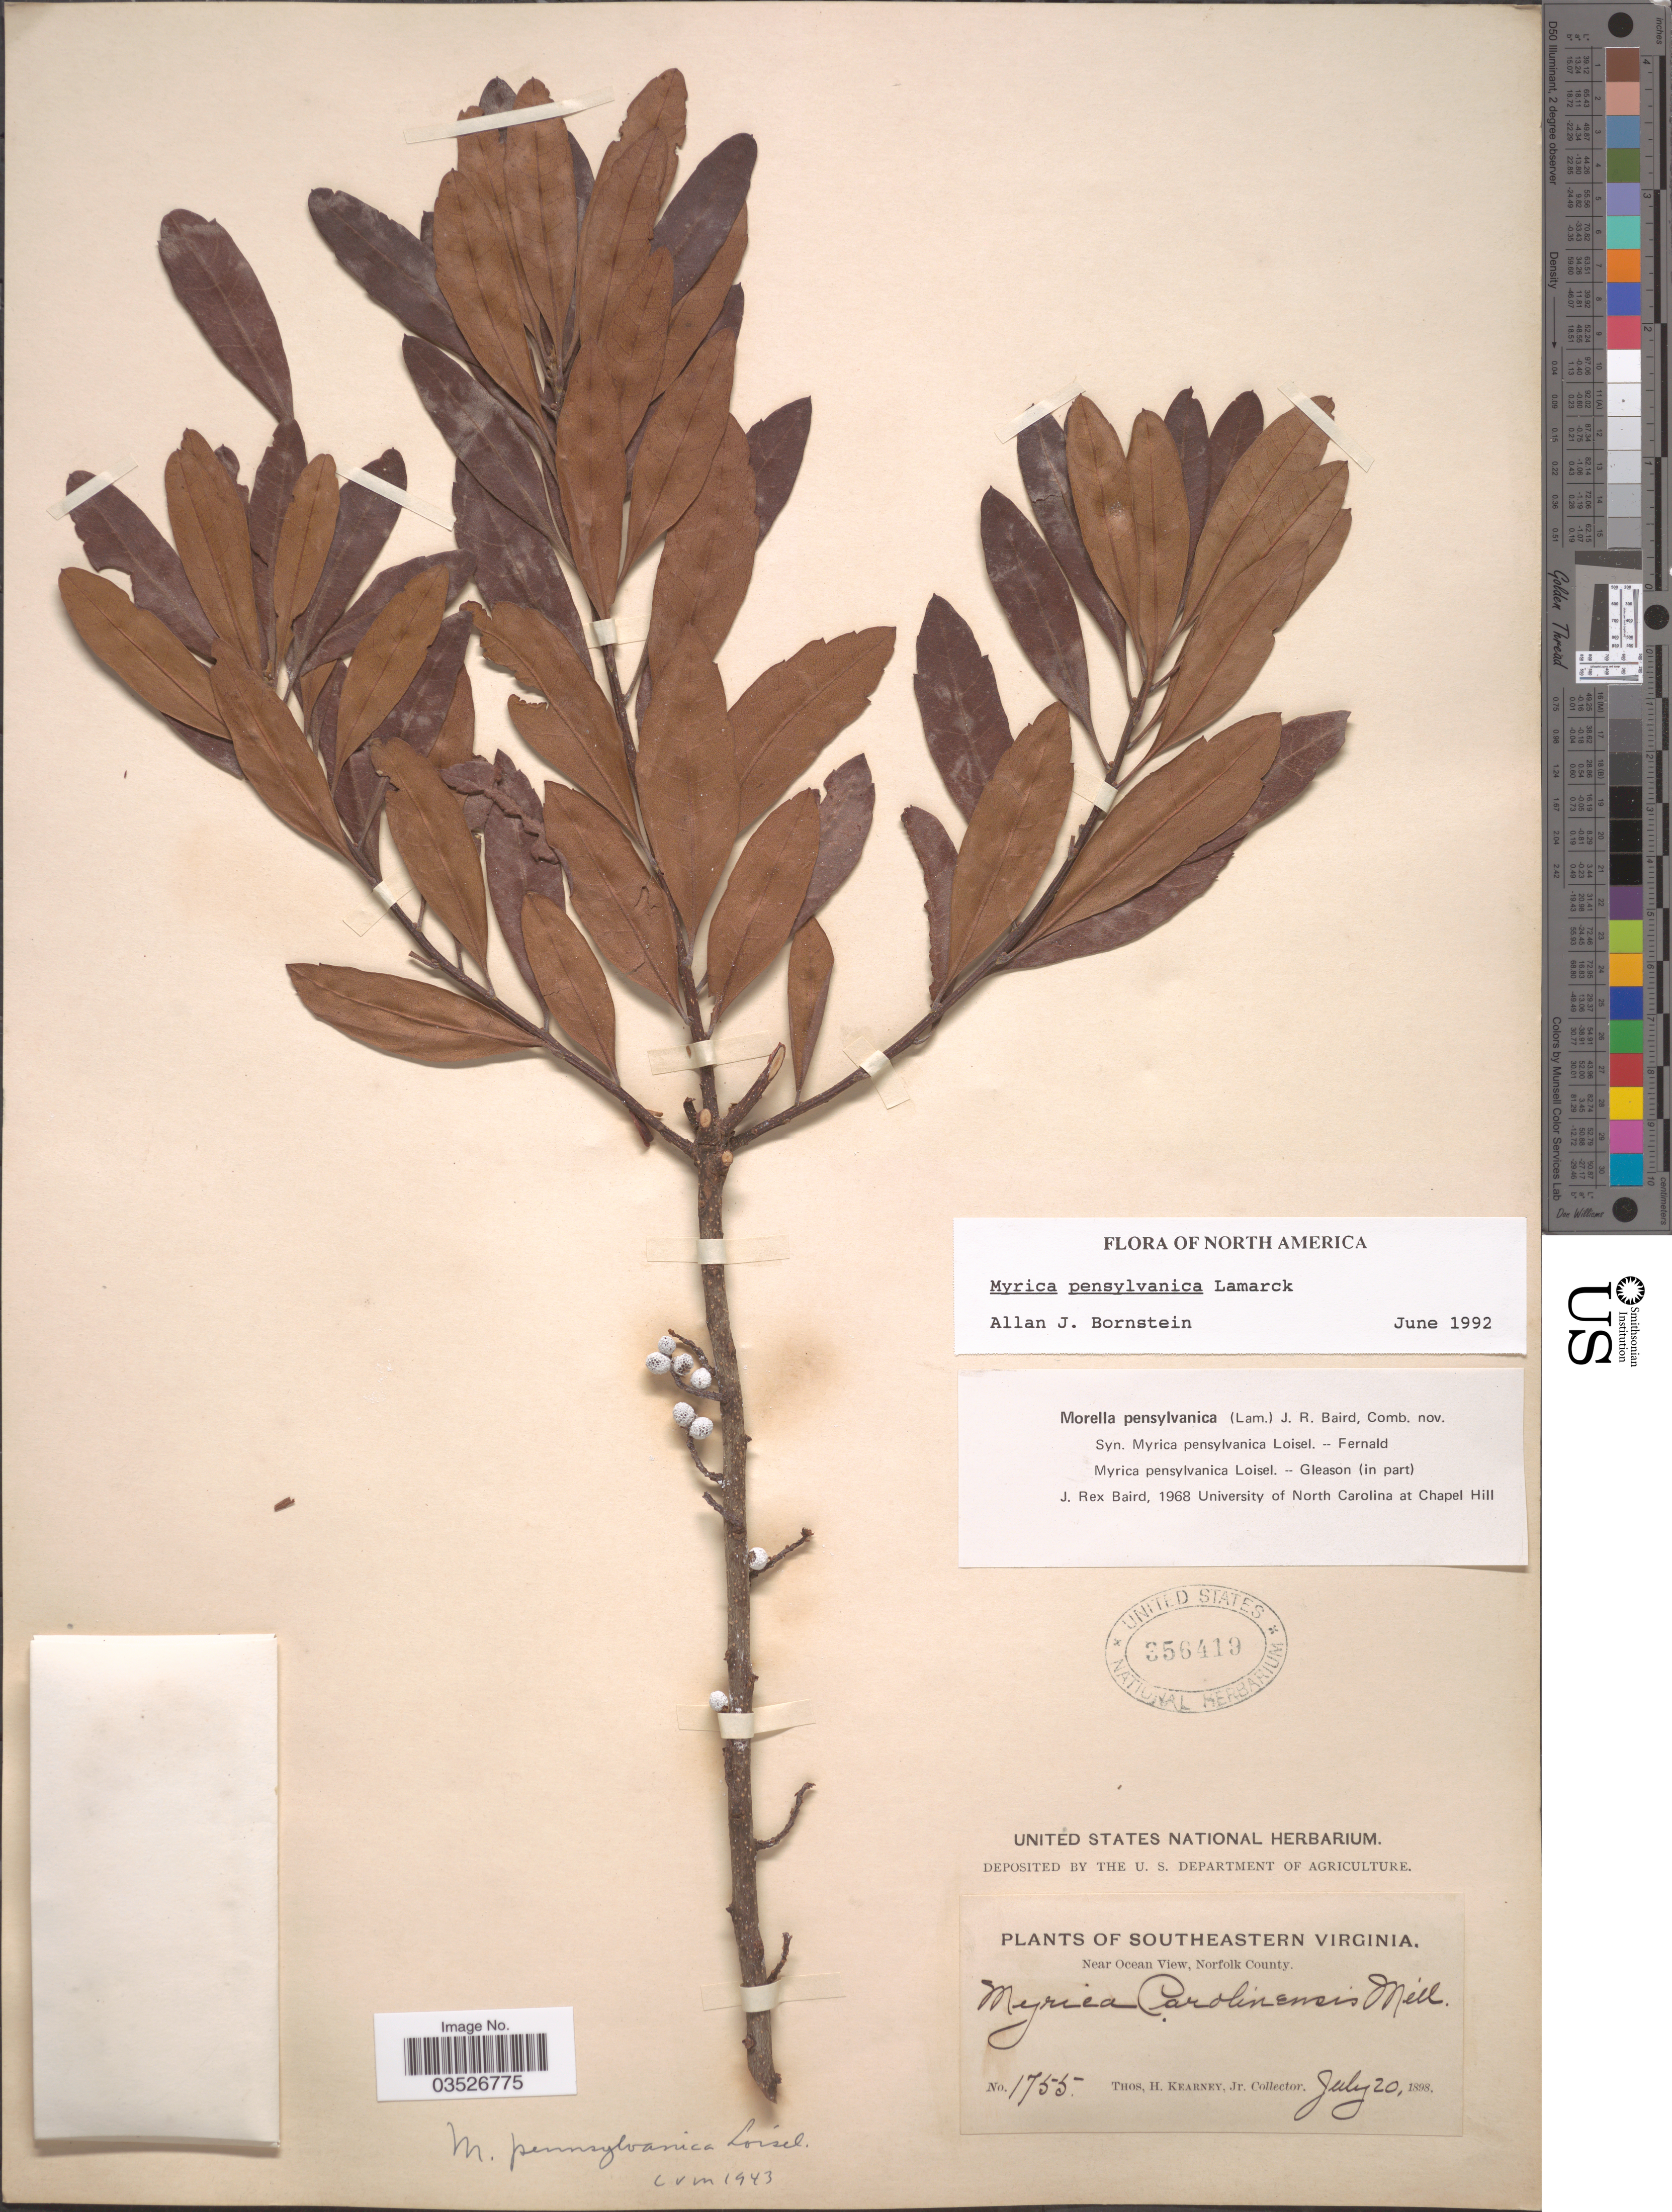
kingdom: Plantae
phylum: Tracheophyta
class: Magnoliopsida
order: Fagales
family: Myricaceae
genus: Morella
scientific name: Morella pensylvanica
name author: (Mirb.) Kartesz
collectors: T. H. Kearney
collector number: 1755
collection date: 1898-07-20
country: United States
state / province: Virginia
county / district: City of Norfolk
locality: Southeastern Virginia. Near Ocean View, Norfolk County.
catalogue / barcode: US 356419